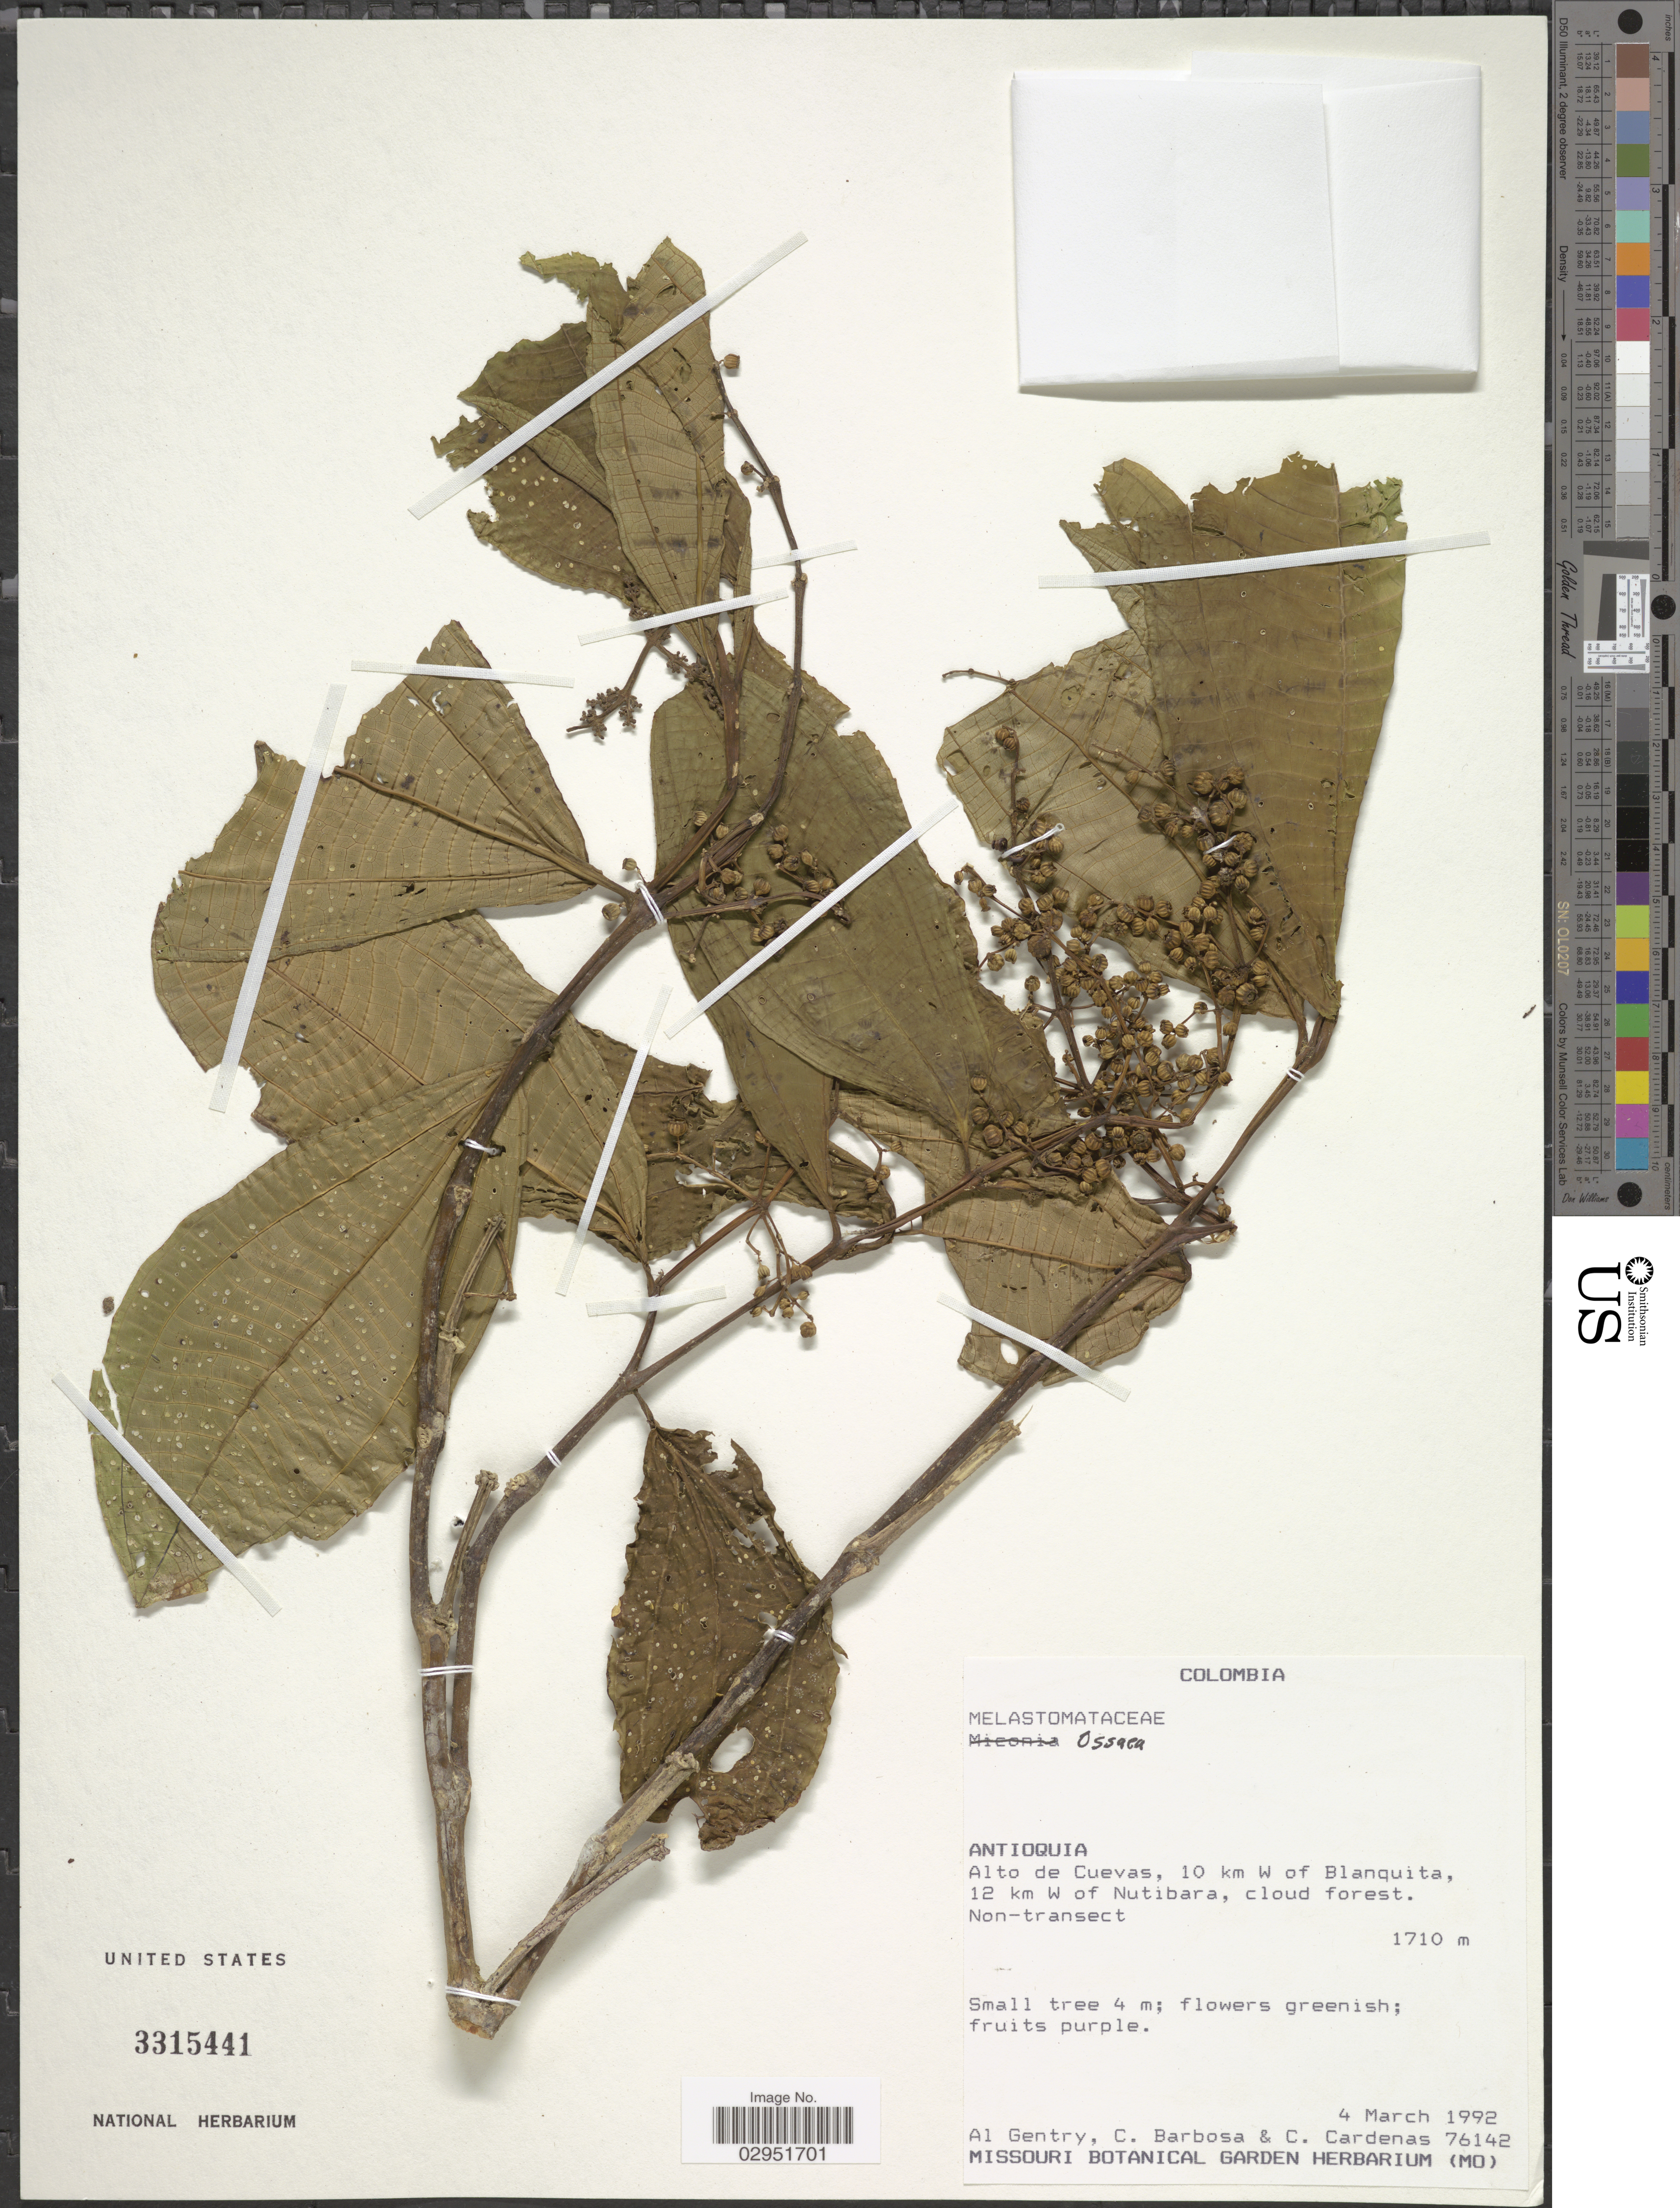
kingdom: Plantae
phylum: Tracheophyta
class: Magnoliopsida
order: Myrtales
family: Melastomataceae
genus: Ossaea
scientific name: Ossaea sp.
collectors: A. H. Gentry, C. E. Barbosa & C. Cardenas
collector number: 76142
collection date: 1992-03-04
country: Colombia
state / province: Antioquia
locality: Antioquia. Alto de Cuevas, 10 km W of Blanquita, 12 km W of Nutibara.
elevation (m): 1710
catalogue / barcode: US 3315441